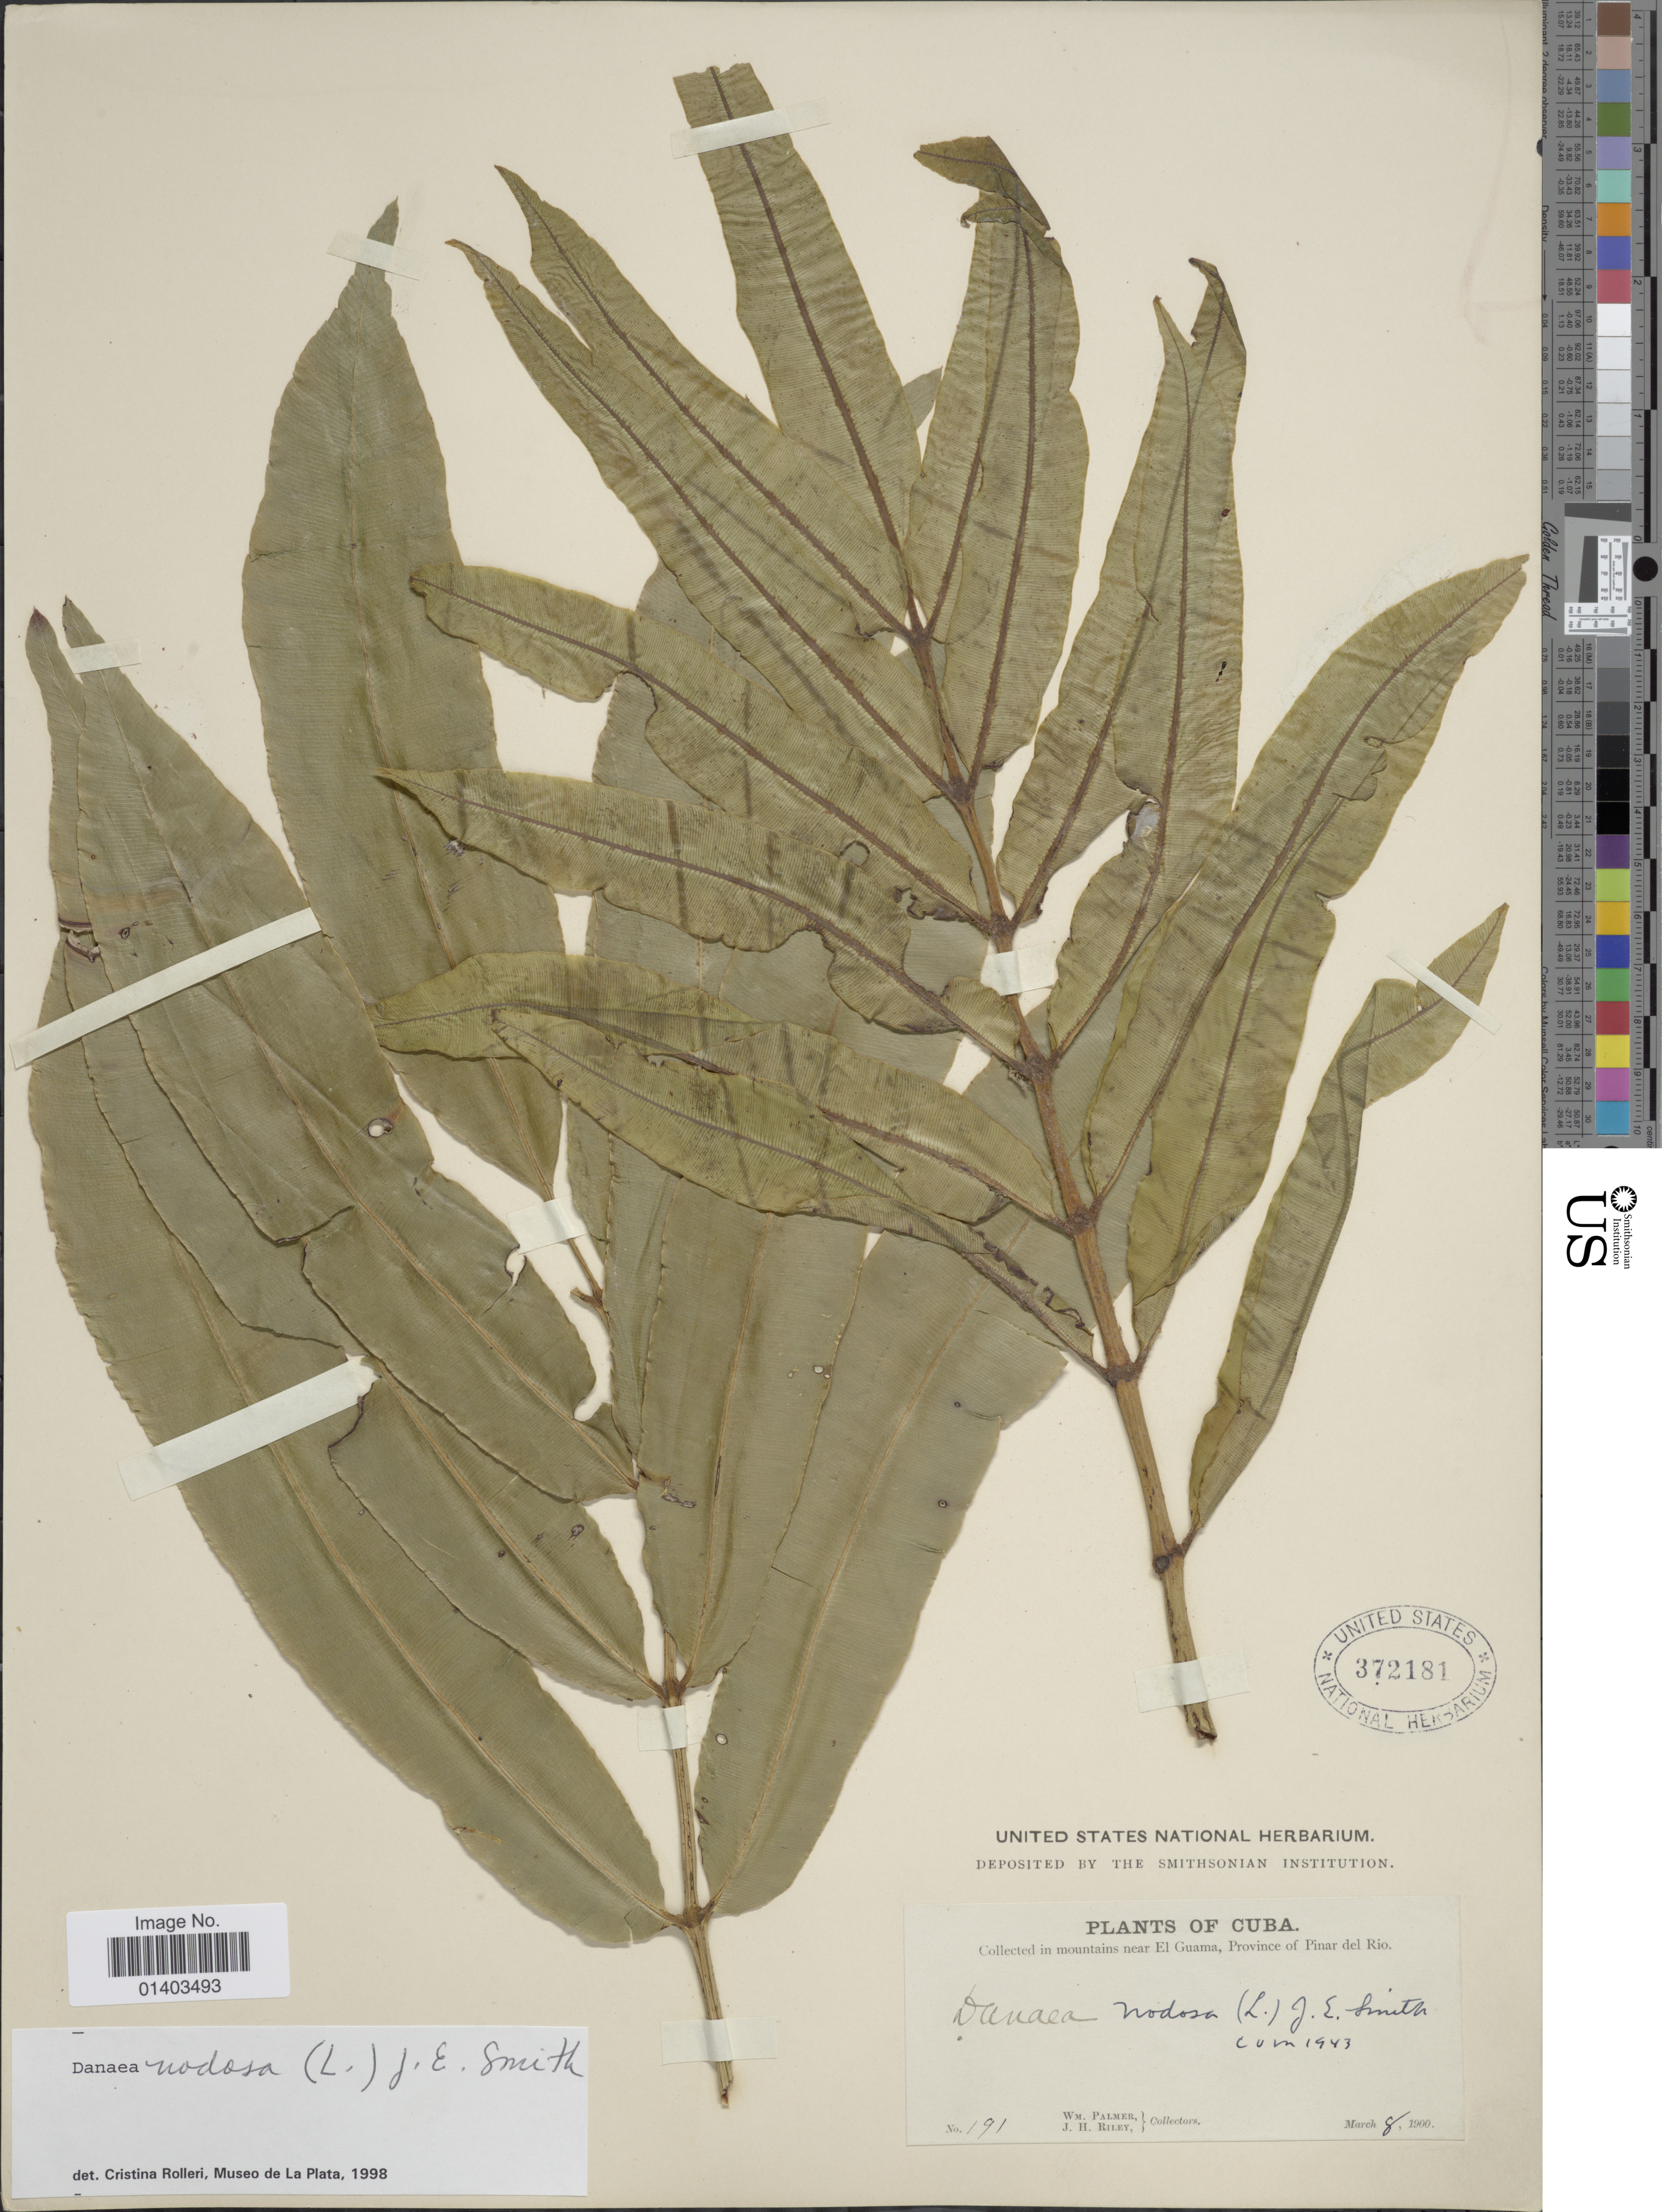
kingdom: Plantae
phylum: Tracheophyta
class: Polypodiopsida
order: Marattiales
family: Marattiaceae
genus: Danaea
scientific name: Danaea nodosa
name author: (L.) Sm.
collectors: W. Palmer & J. H. Riley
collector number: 191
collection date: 1900-03-08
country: Cuba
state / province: Pinar del Río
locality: In mountains near El Guama, Province of Pinar del Rio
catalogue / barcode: US 372181